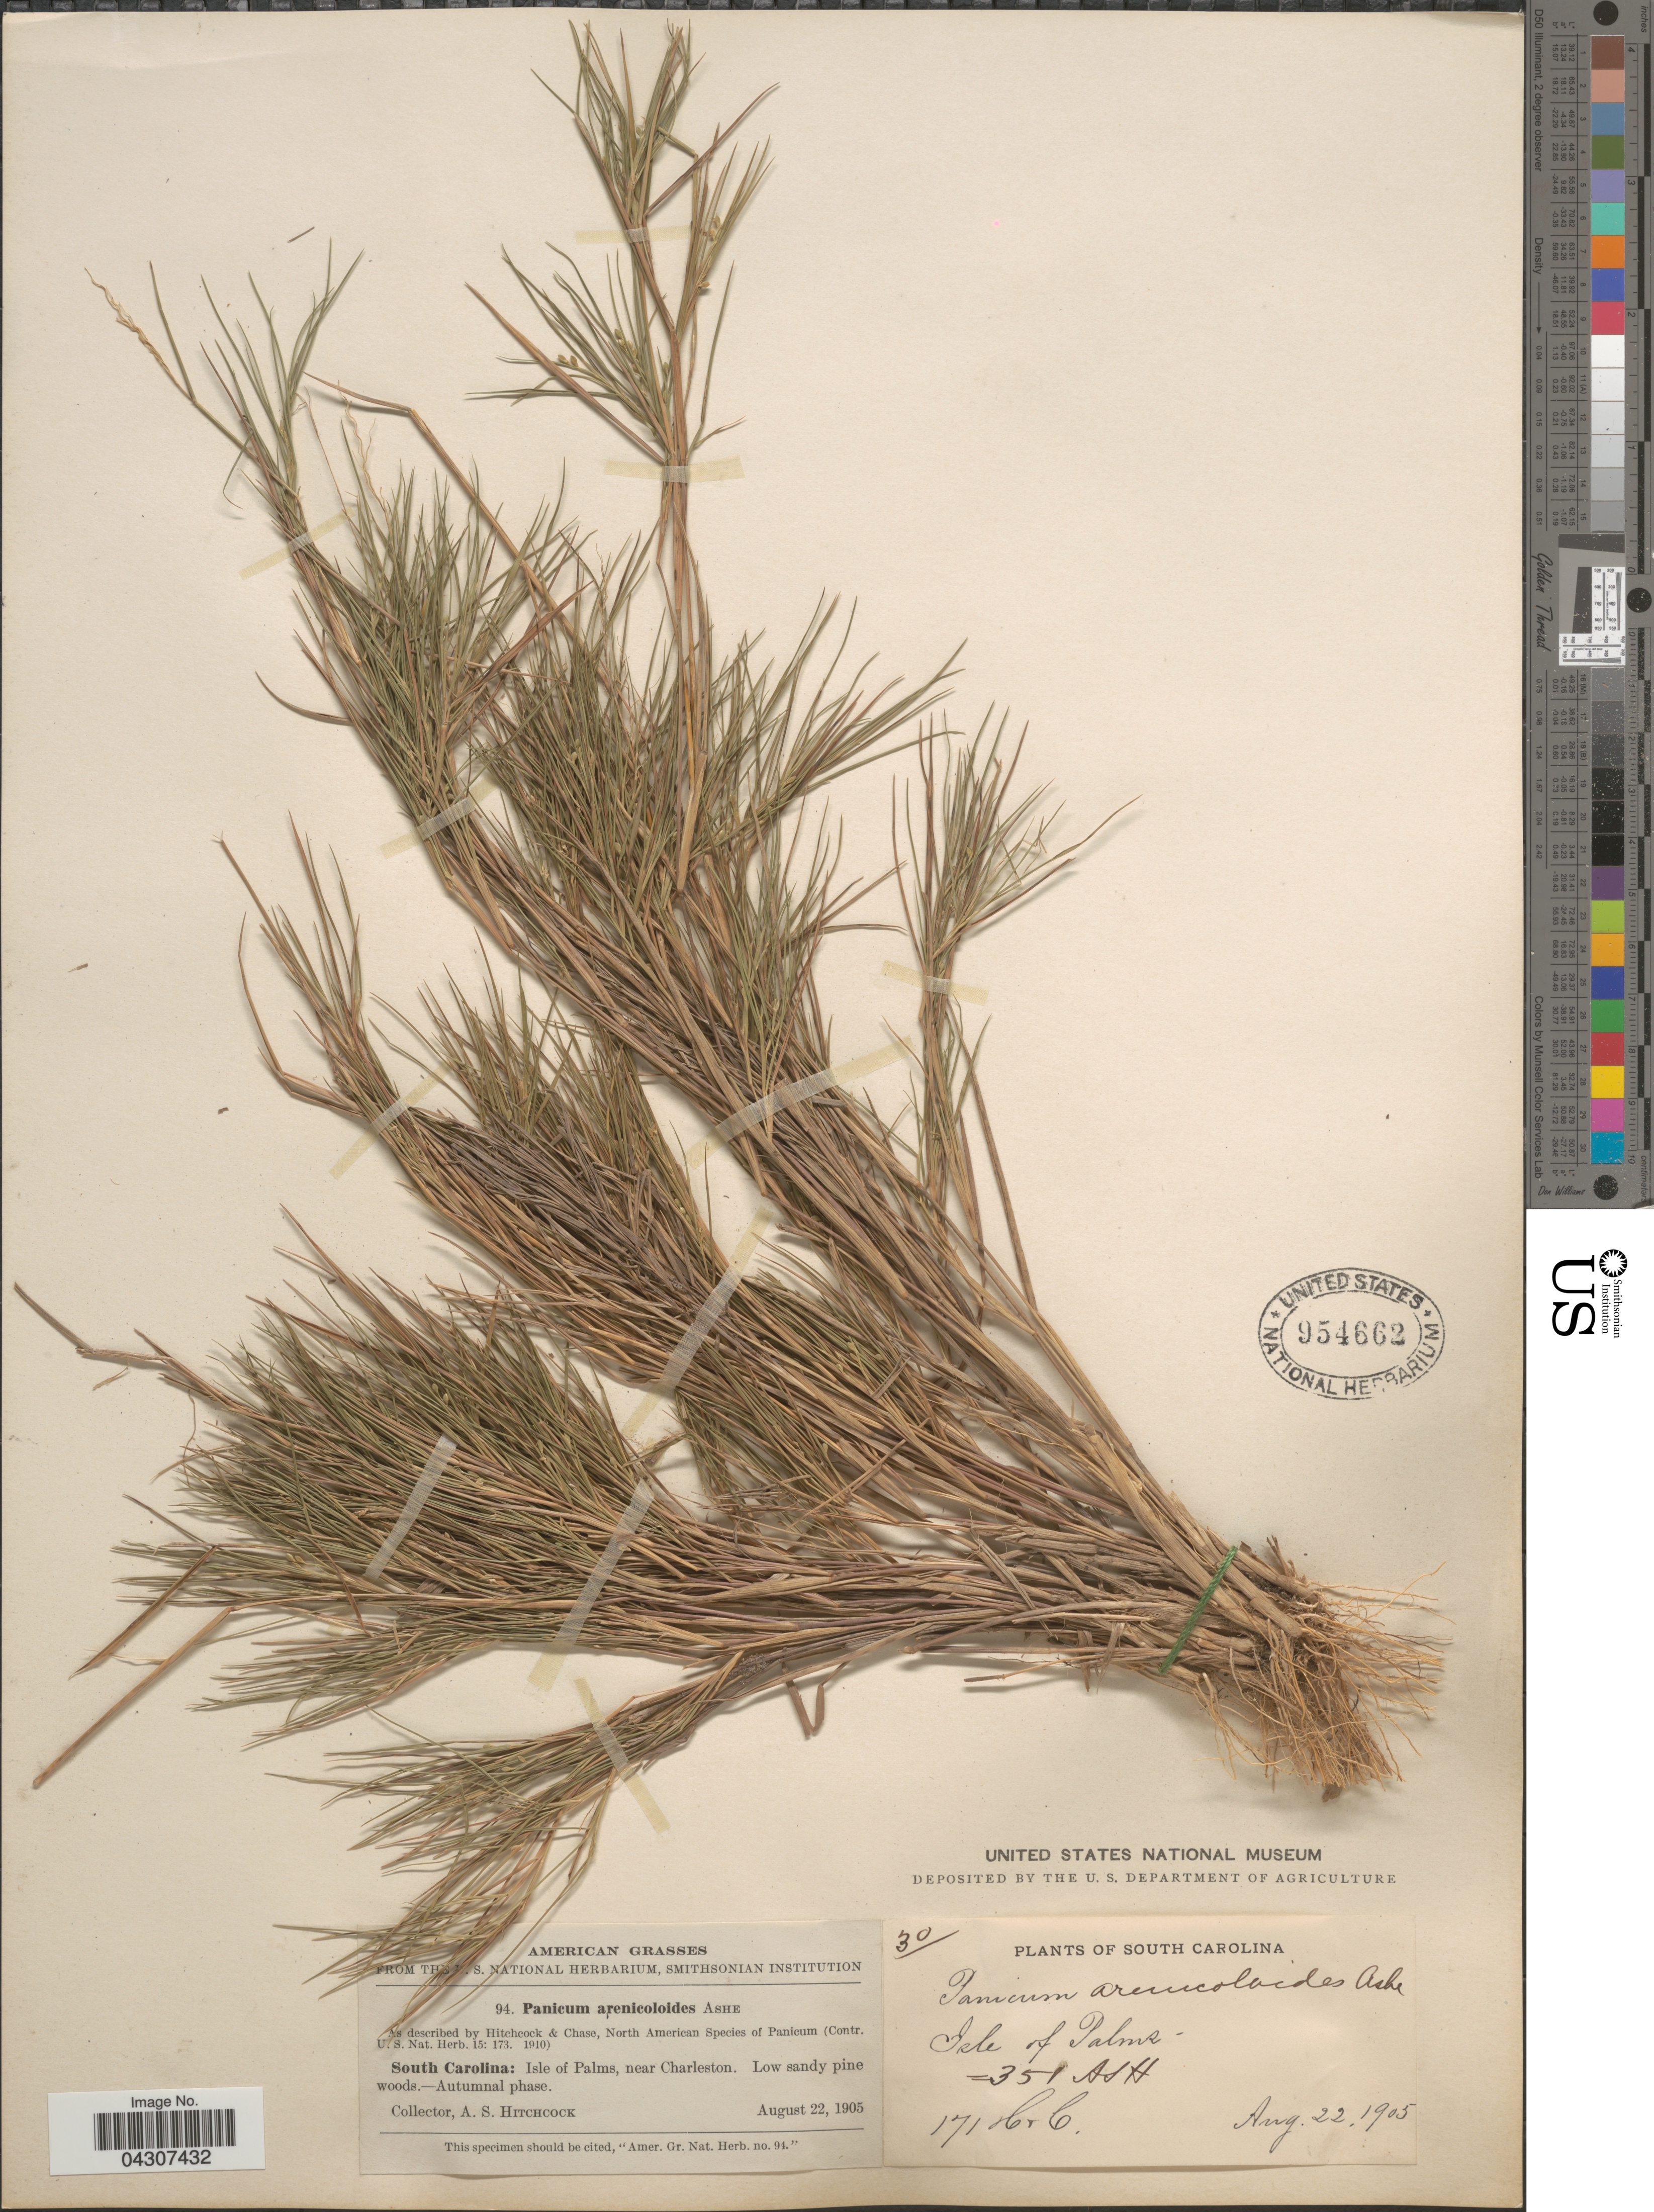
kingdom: Plantae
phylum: Tracheophyta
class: Liliopsida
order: Poales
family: Poaceae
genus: Dichanthelium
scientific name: Dichanthelium aciculare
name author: (Desv. ex Poir.) Gould & C.A. Clark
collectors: A. S. Hitchcock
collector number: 94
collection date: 1905-08-22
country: United States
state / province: South Carolina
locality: Isle of Palms, near Charleston. Low sandy pine woods. Isle of Palms.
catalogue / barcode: US 954662